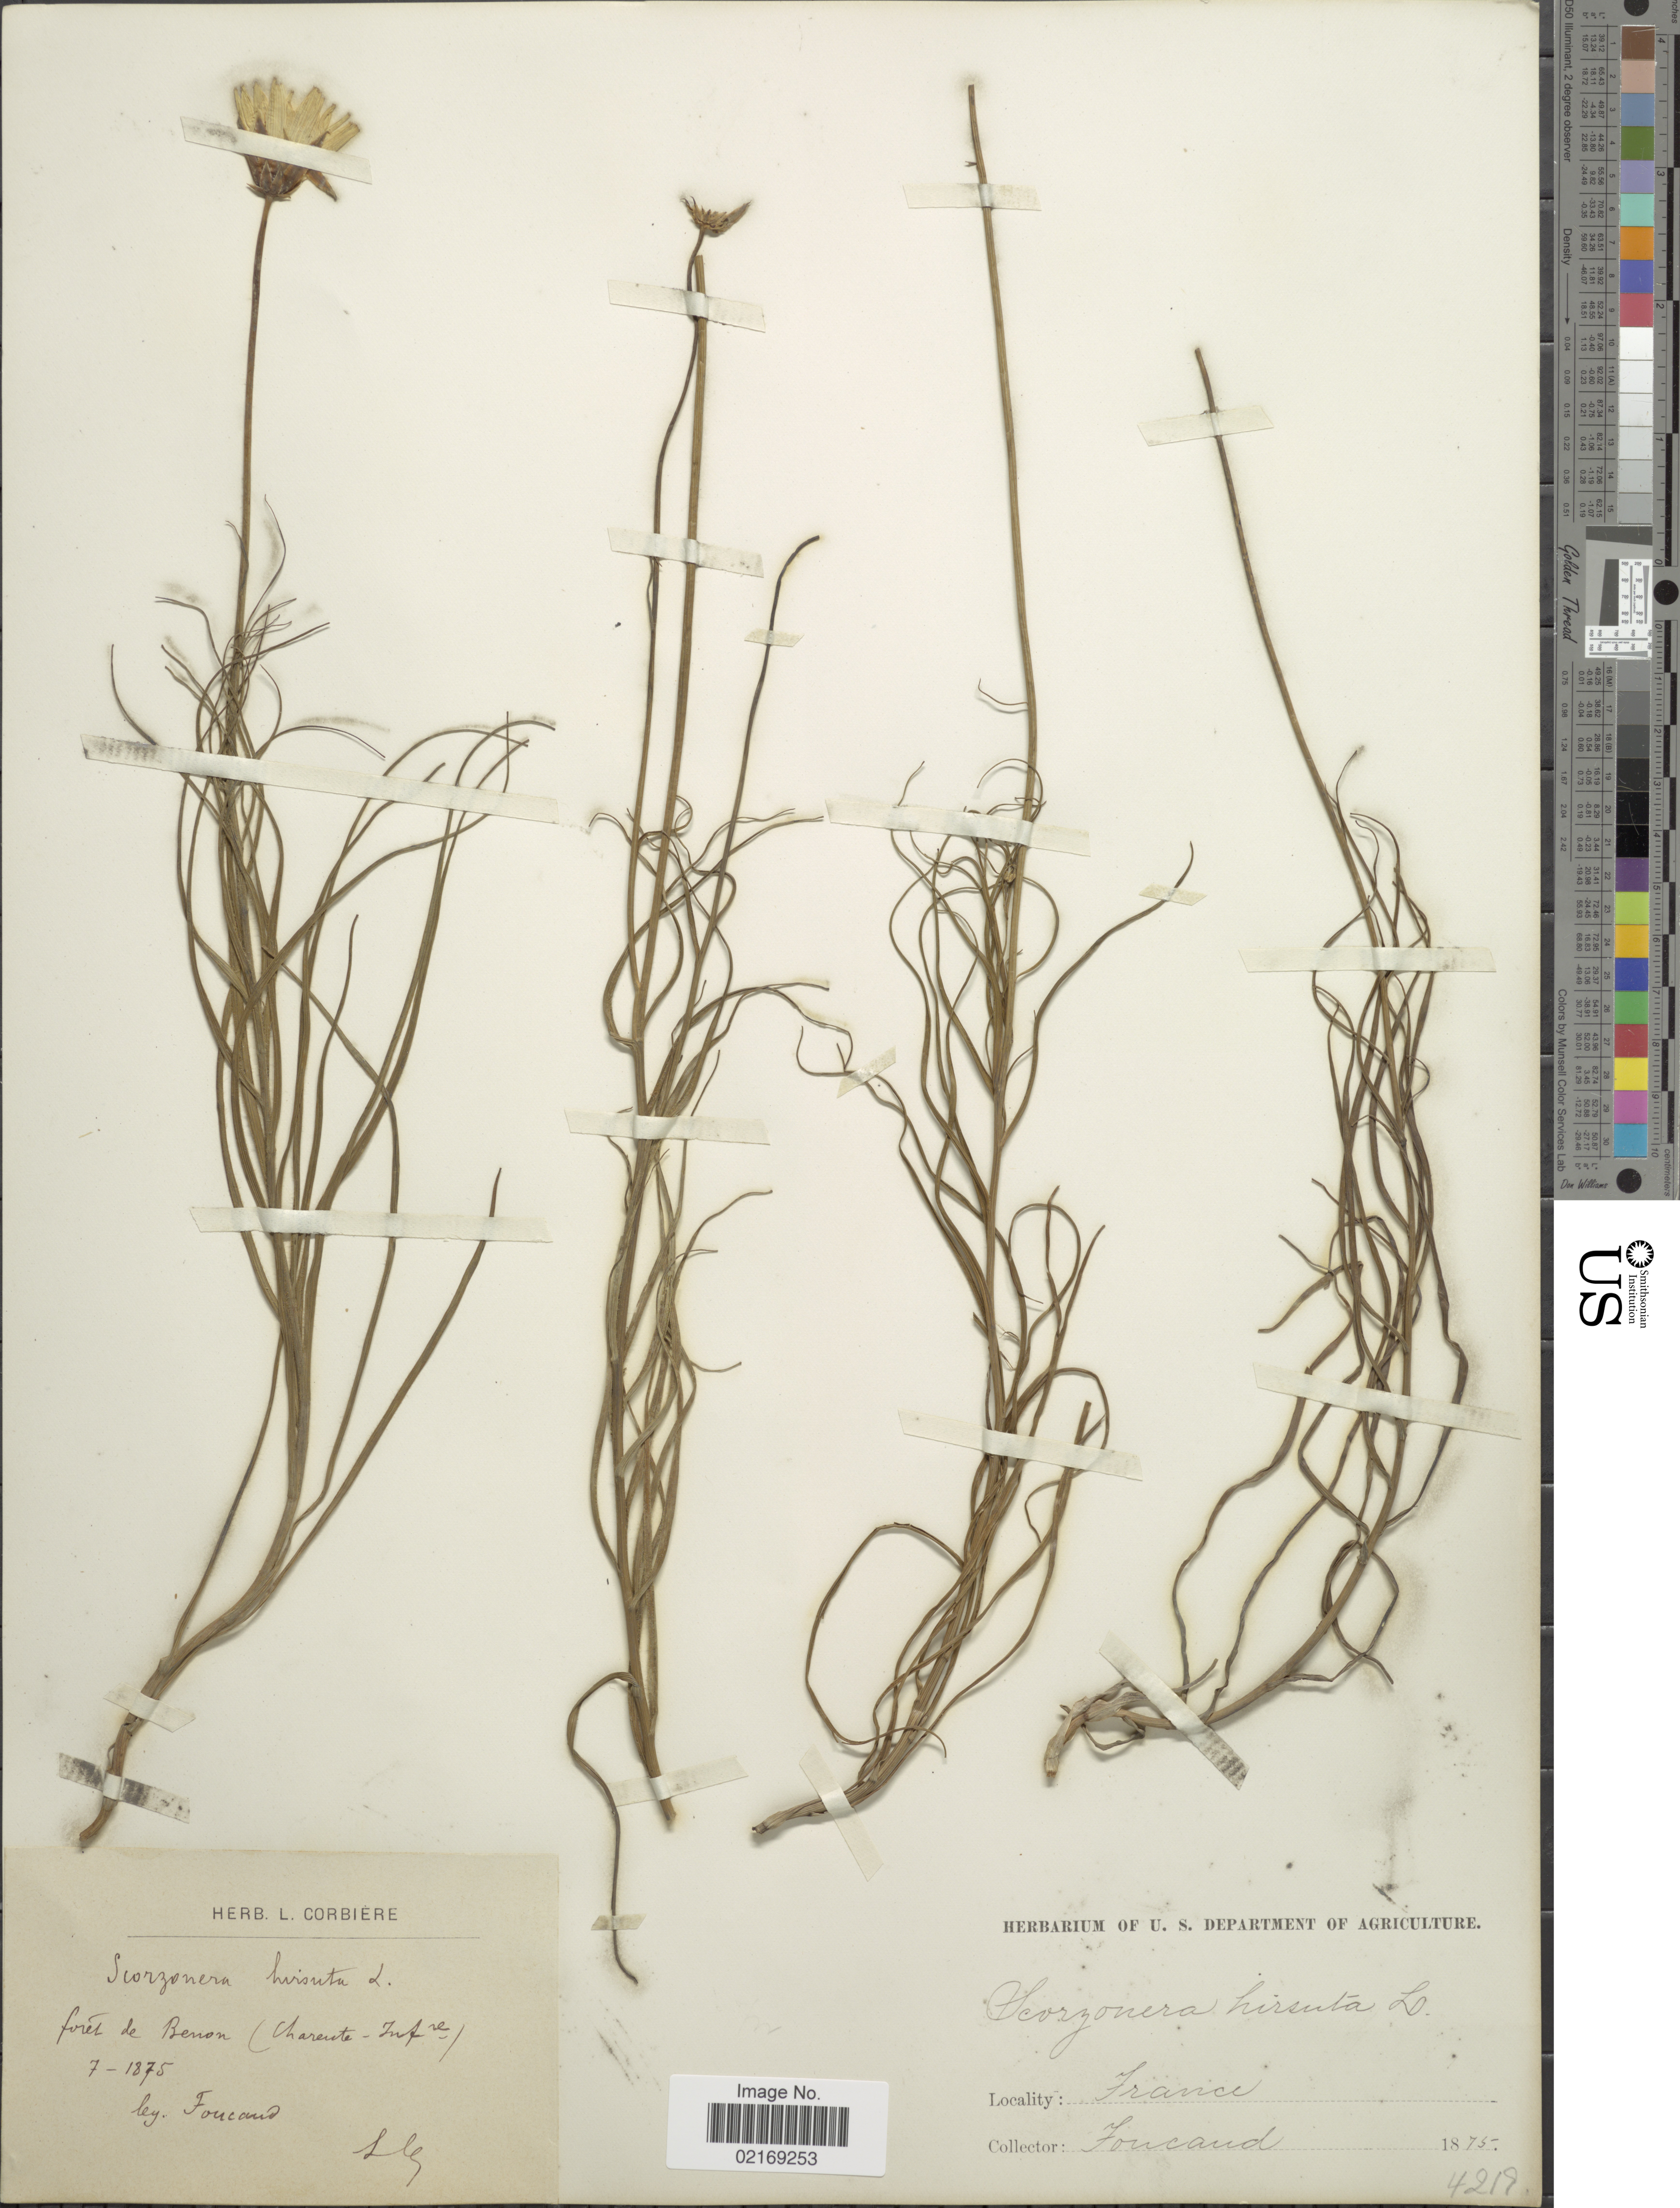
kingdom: Plantae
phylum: Tracheophyta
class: Magnoliopsida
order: Asterales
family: Asteraceae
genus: Lasiospora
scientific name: Lasiospora hirsuta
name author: (Gouan) Cass.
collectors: Foucaud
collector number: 4219*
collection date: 1875-07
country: France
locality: Foret de Benon (Charente-Intre). [interpreted]